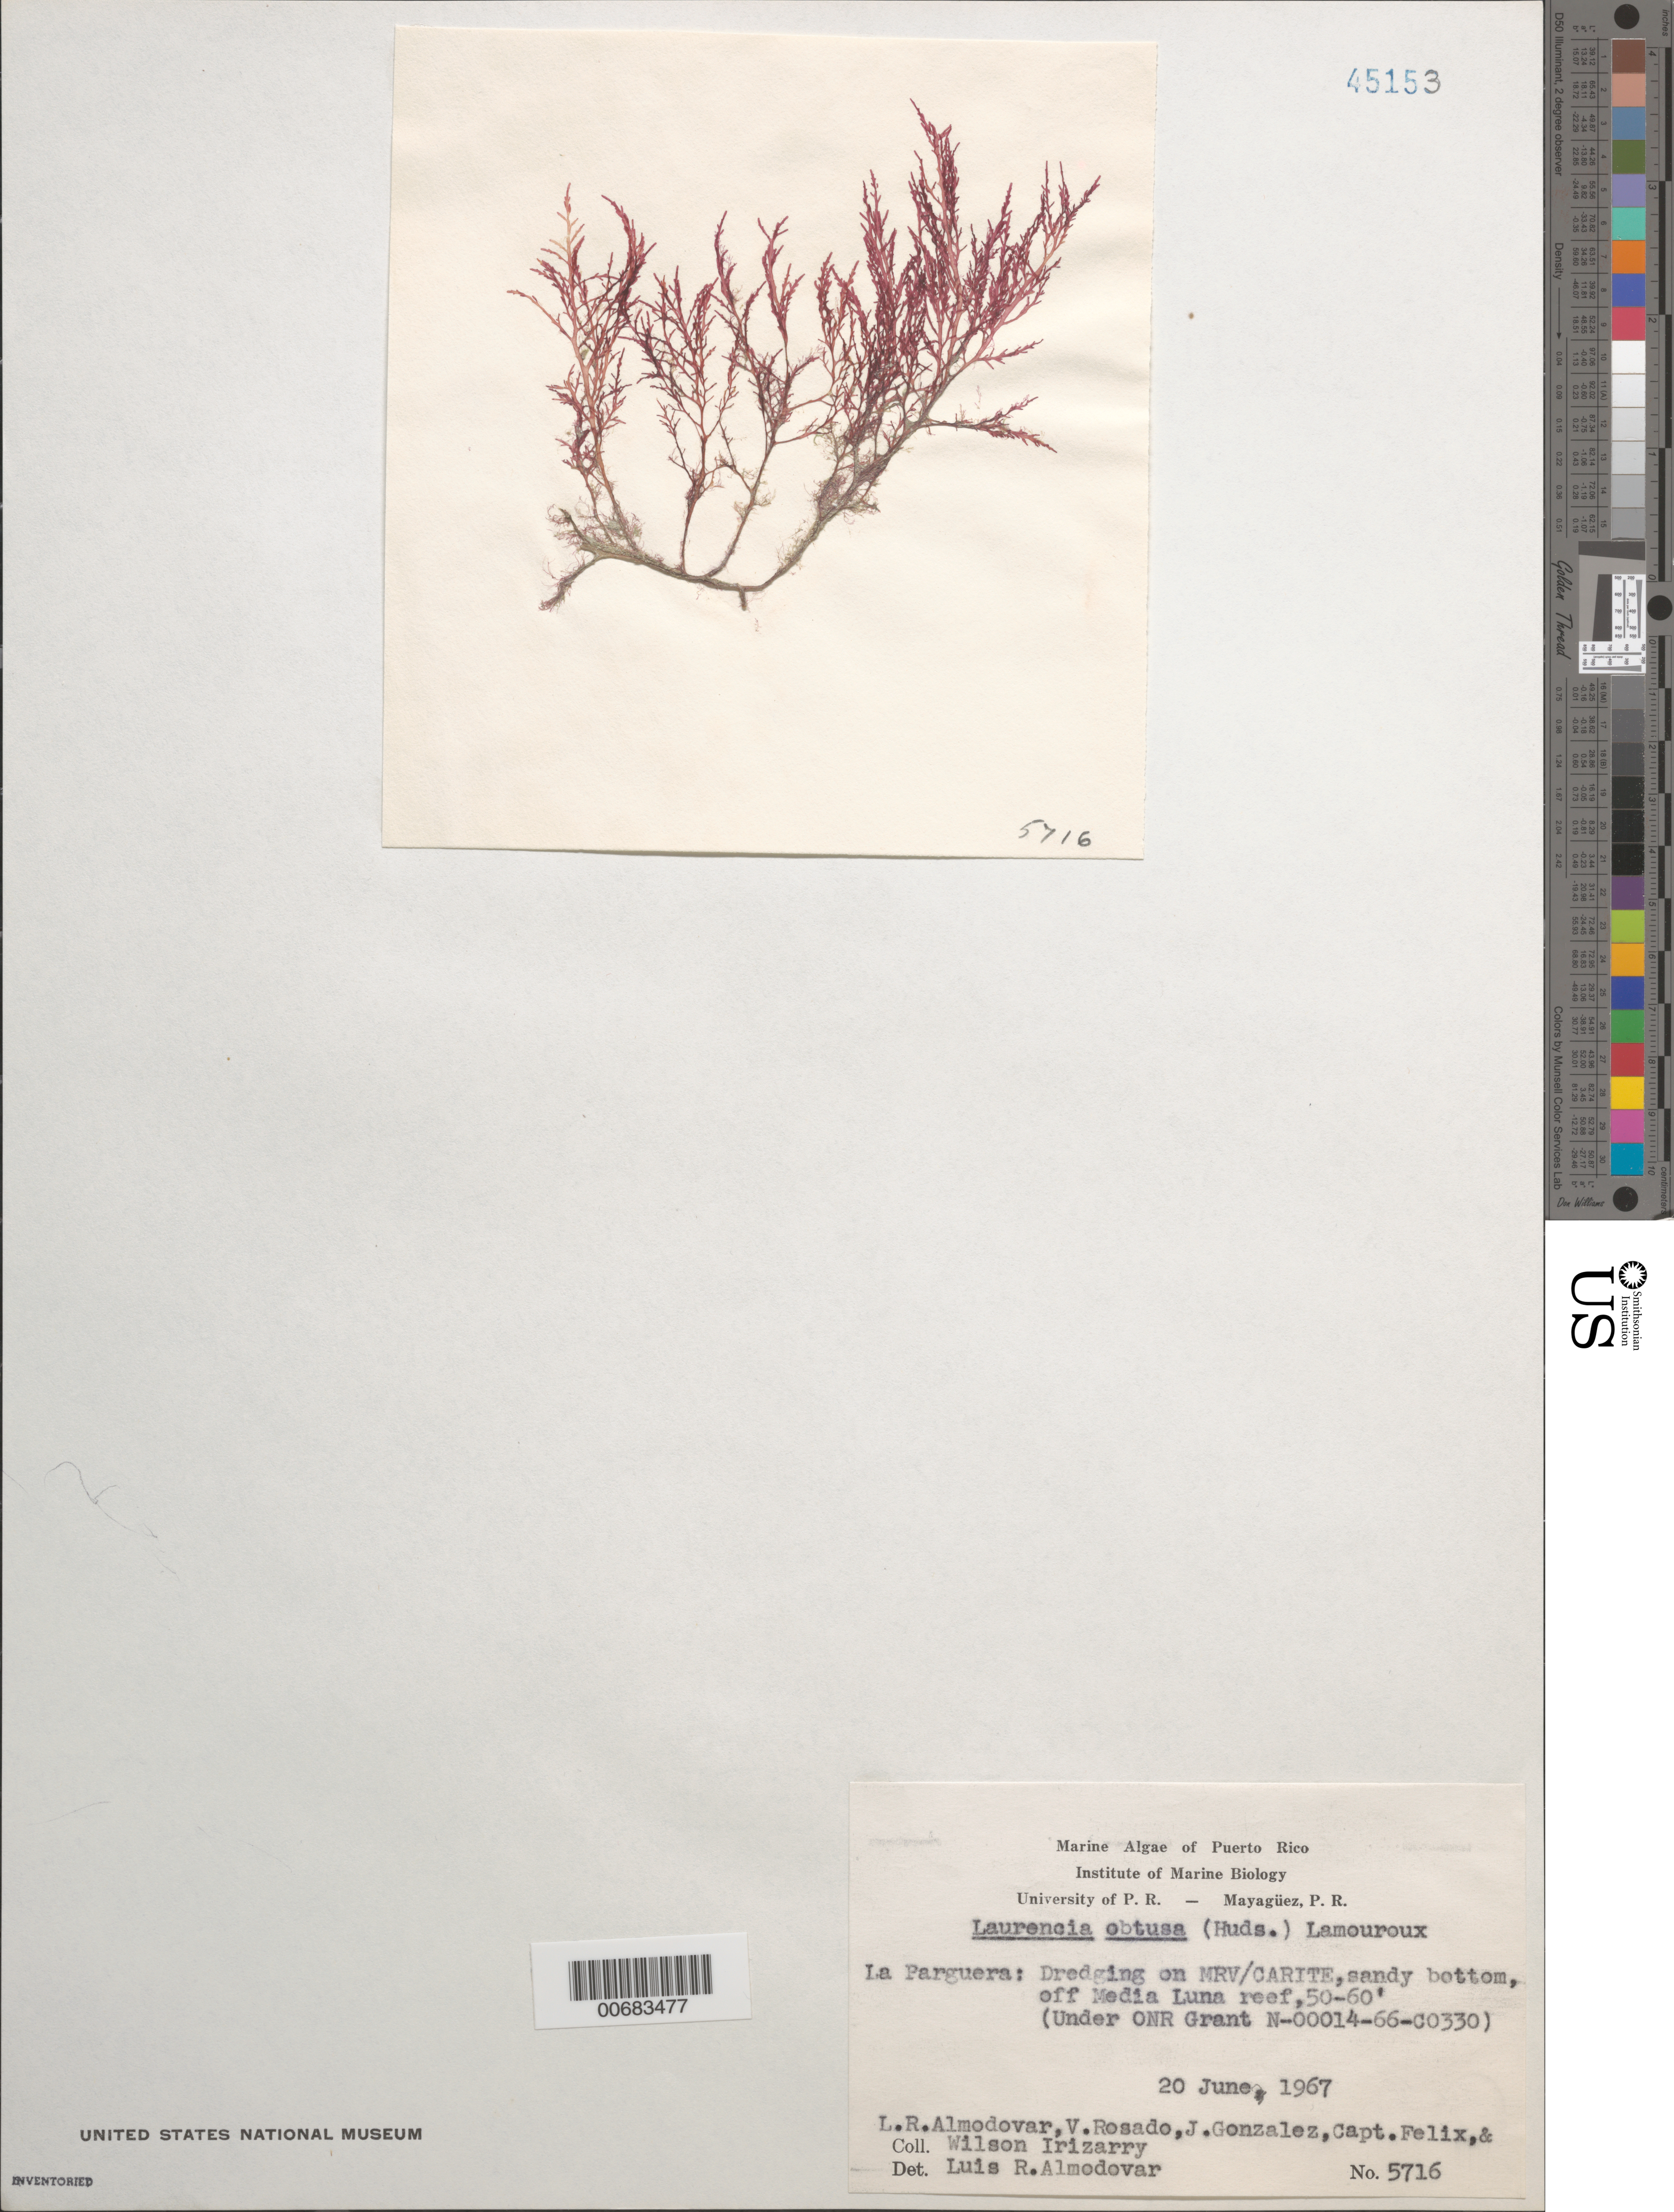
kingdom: Plantae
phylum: Rhodophyta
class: Florideophyceae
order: Ceramiales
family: Rhodomelaceae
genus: Laurencia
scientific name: Laurencia obtusa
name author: (Huds.) J.V.Lamouroux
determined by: Almodovar, L. R.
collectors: L. Almodovar, V. Rosado, J. Gonzalez, C. Felix & W. Irizarry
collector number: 5716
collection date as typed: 20 Jun 1967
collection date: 1967-06-20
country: Puerto Rico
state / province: Lajas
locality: La Parguera, off Media Luna Reef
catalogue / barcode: US 45153